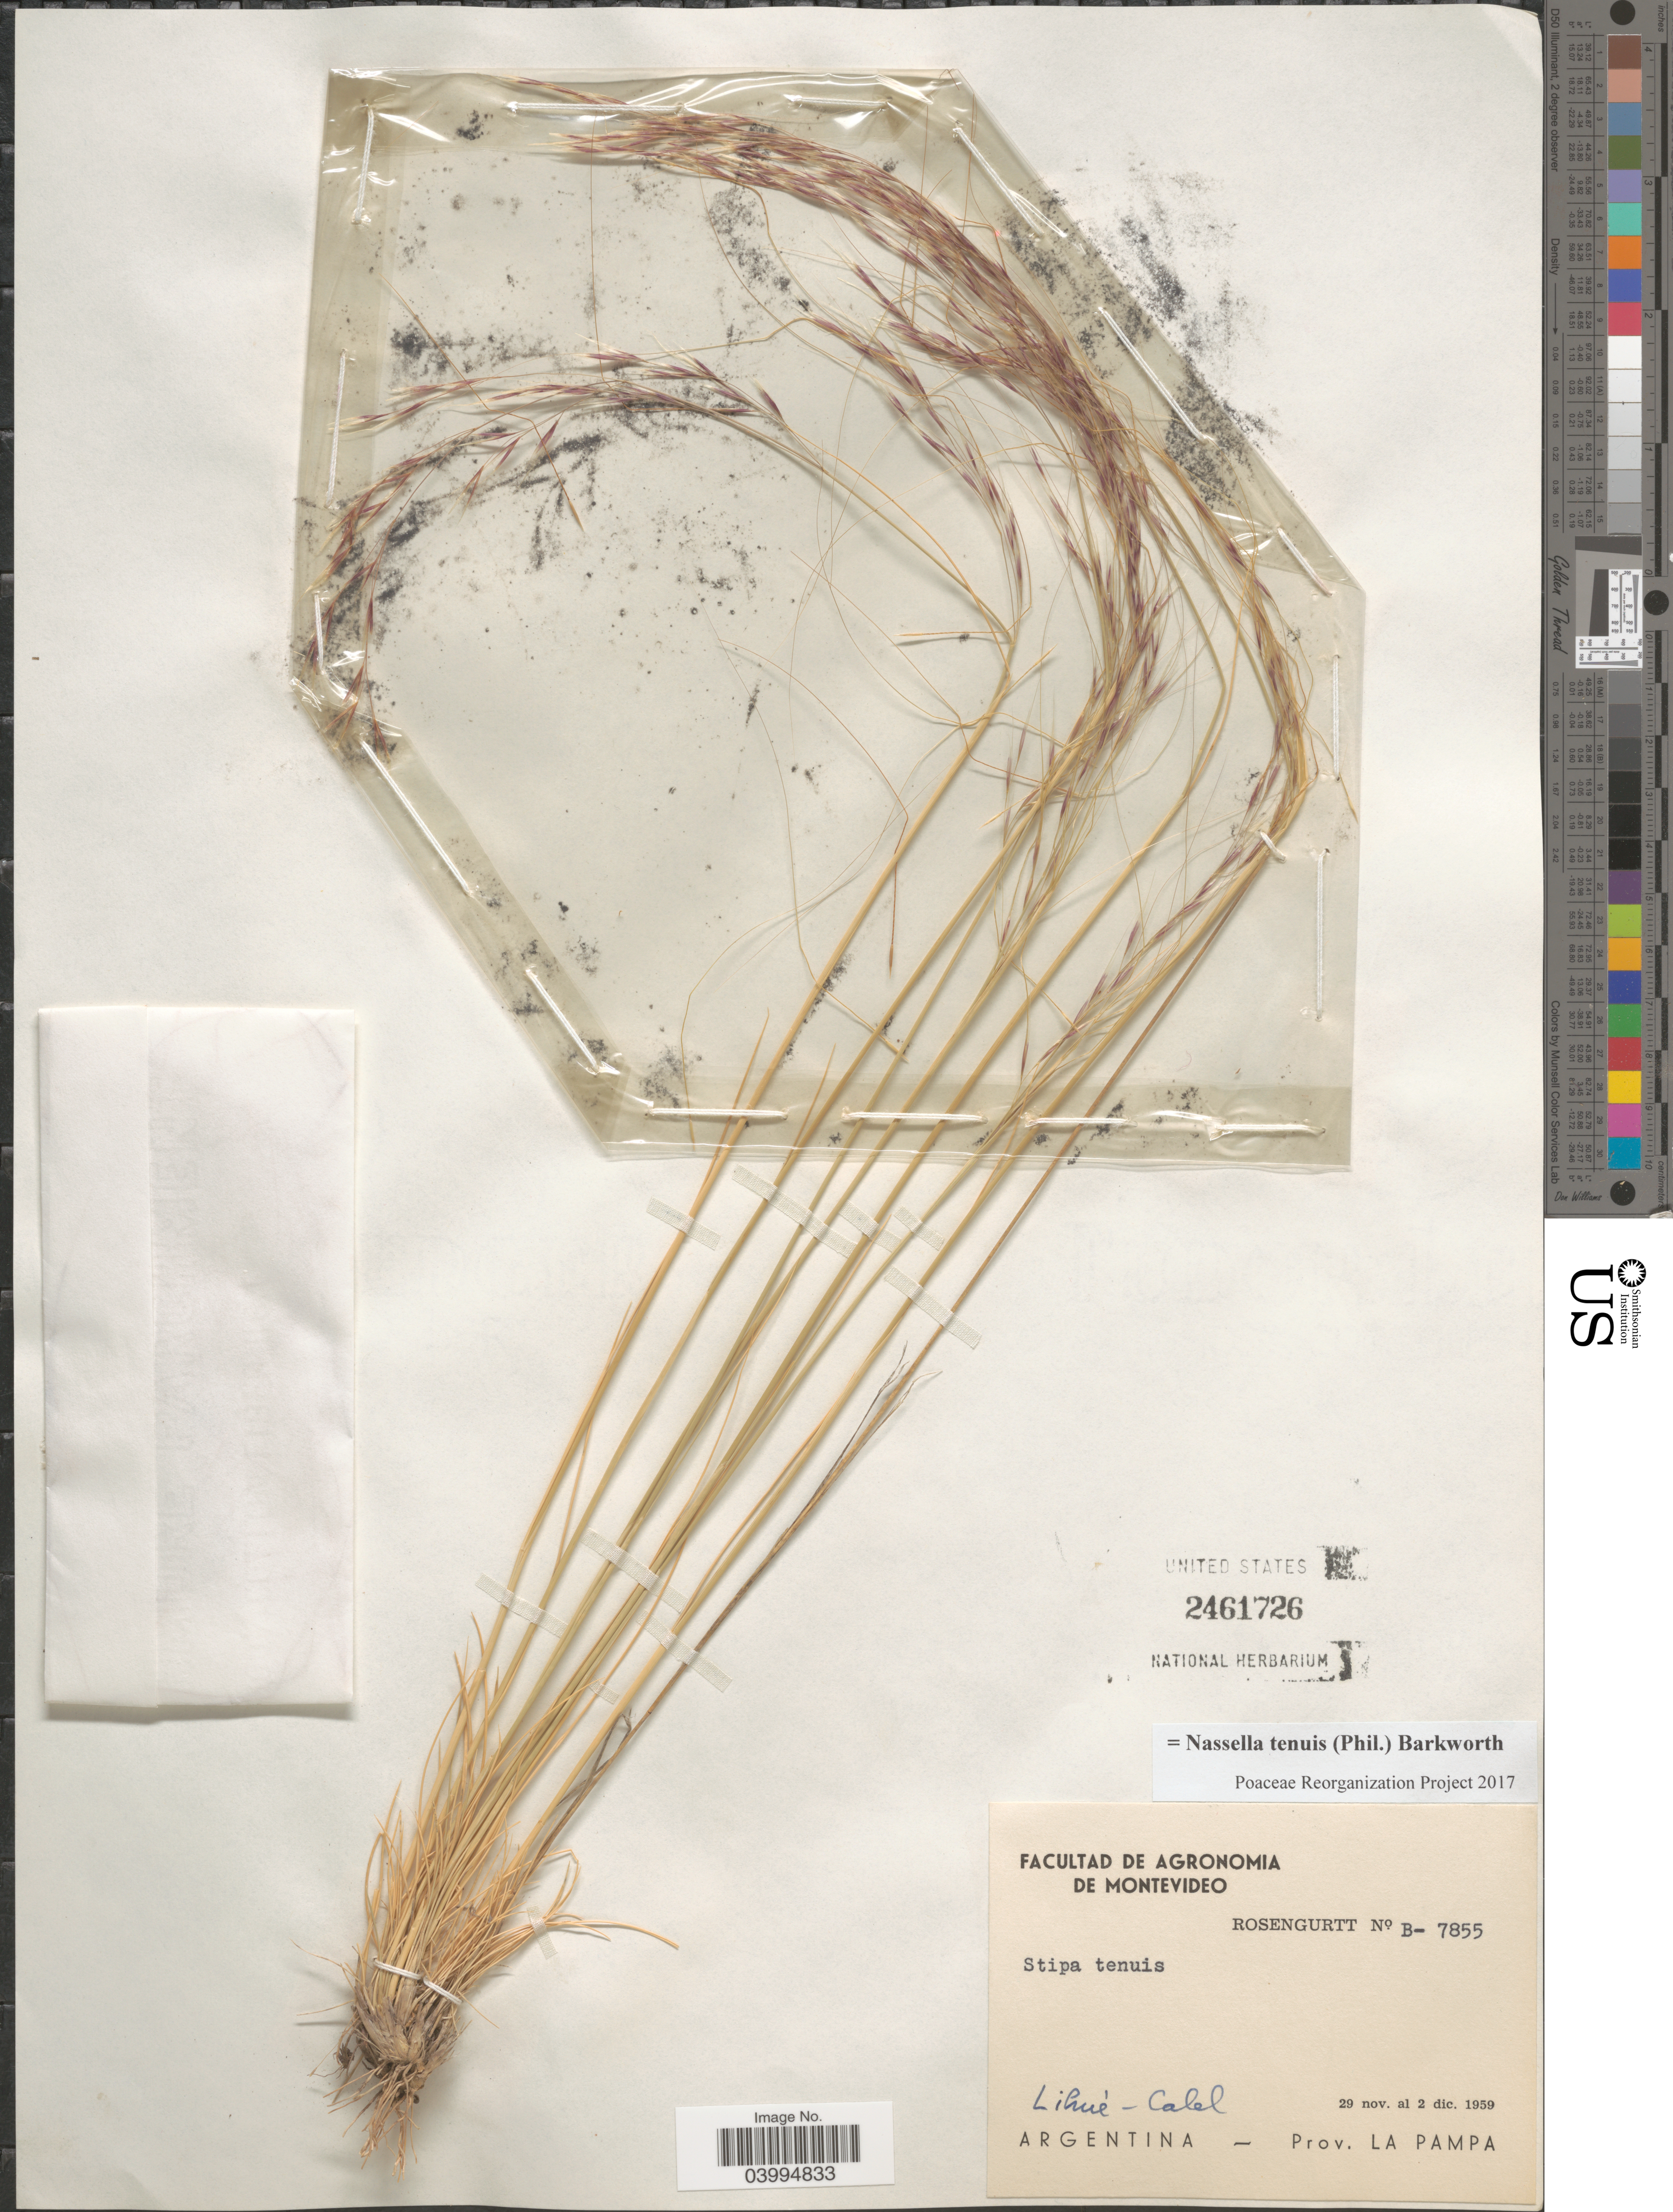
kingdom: Plantae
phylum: Tracheophyta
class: Liliopsida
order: Poales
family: Poaceae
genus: Nassella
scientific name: Nassella tenuis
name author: (Phil.) Barkworth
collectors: Rosengurtt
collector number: B-7855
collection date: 1959-11-29/1959-12-02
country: Argentina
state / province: La Pampa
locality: Lihuè - Calel.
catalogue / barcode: US 2461726